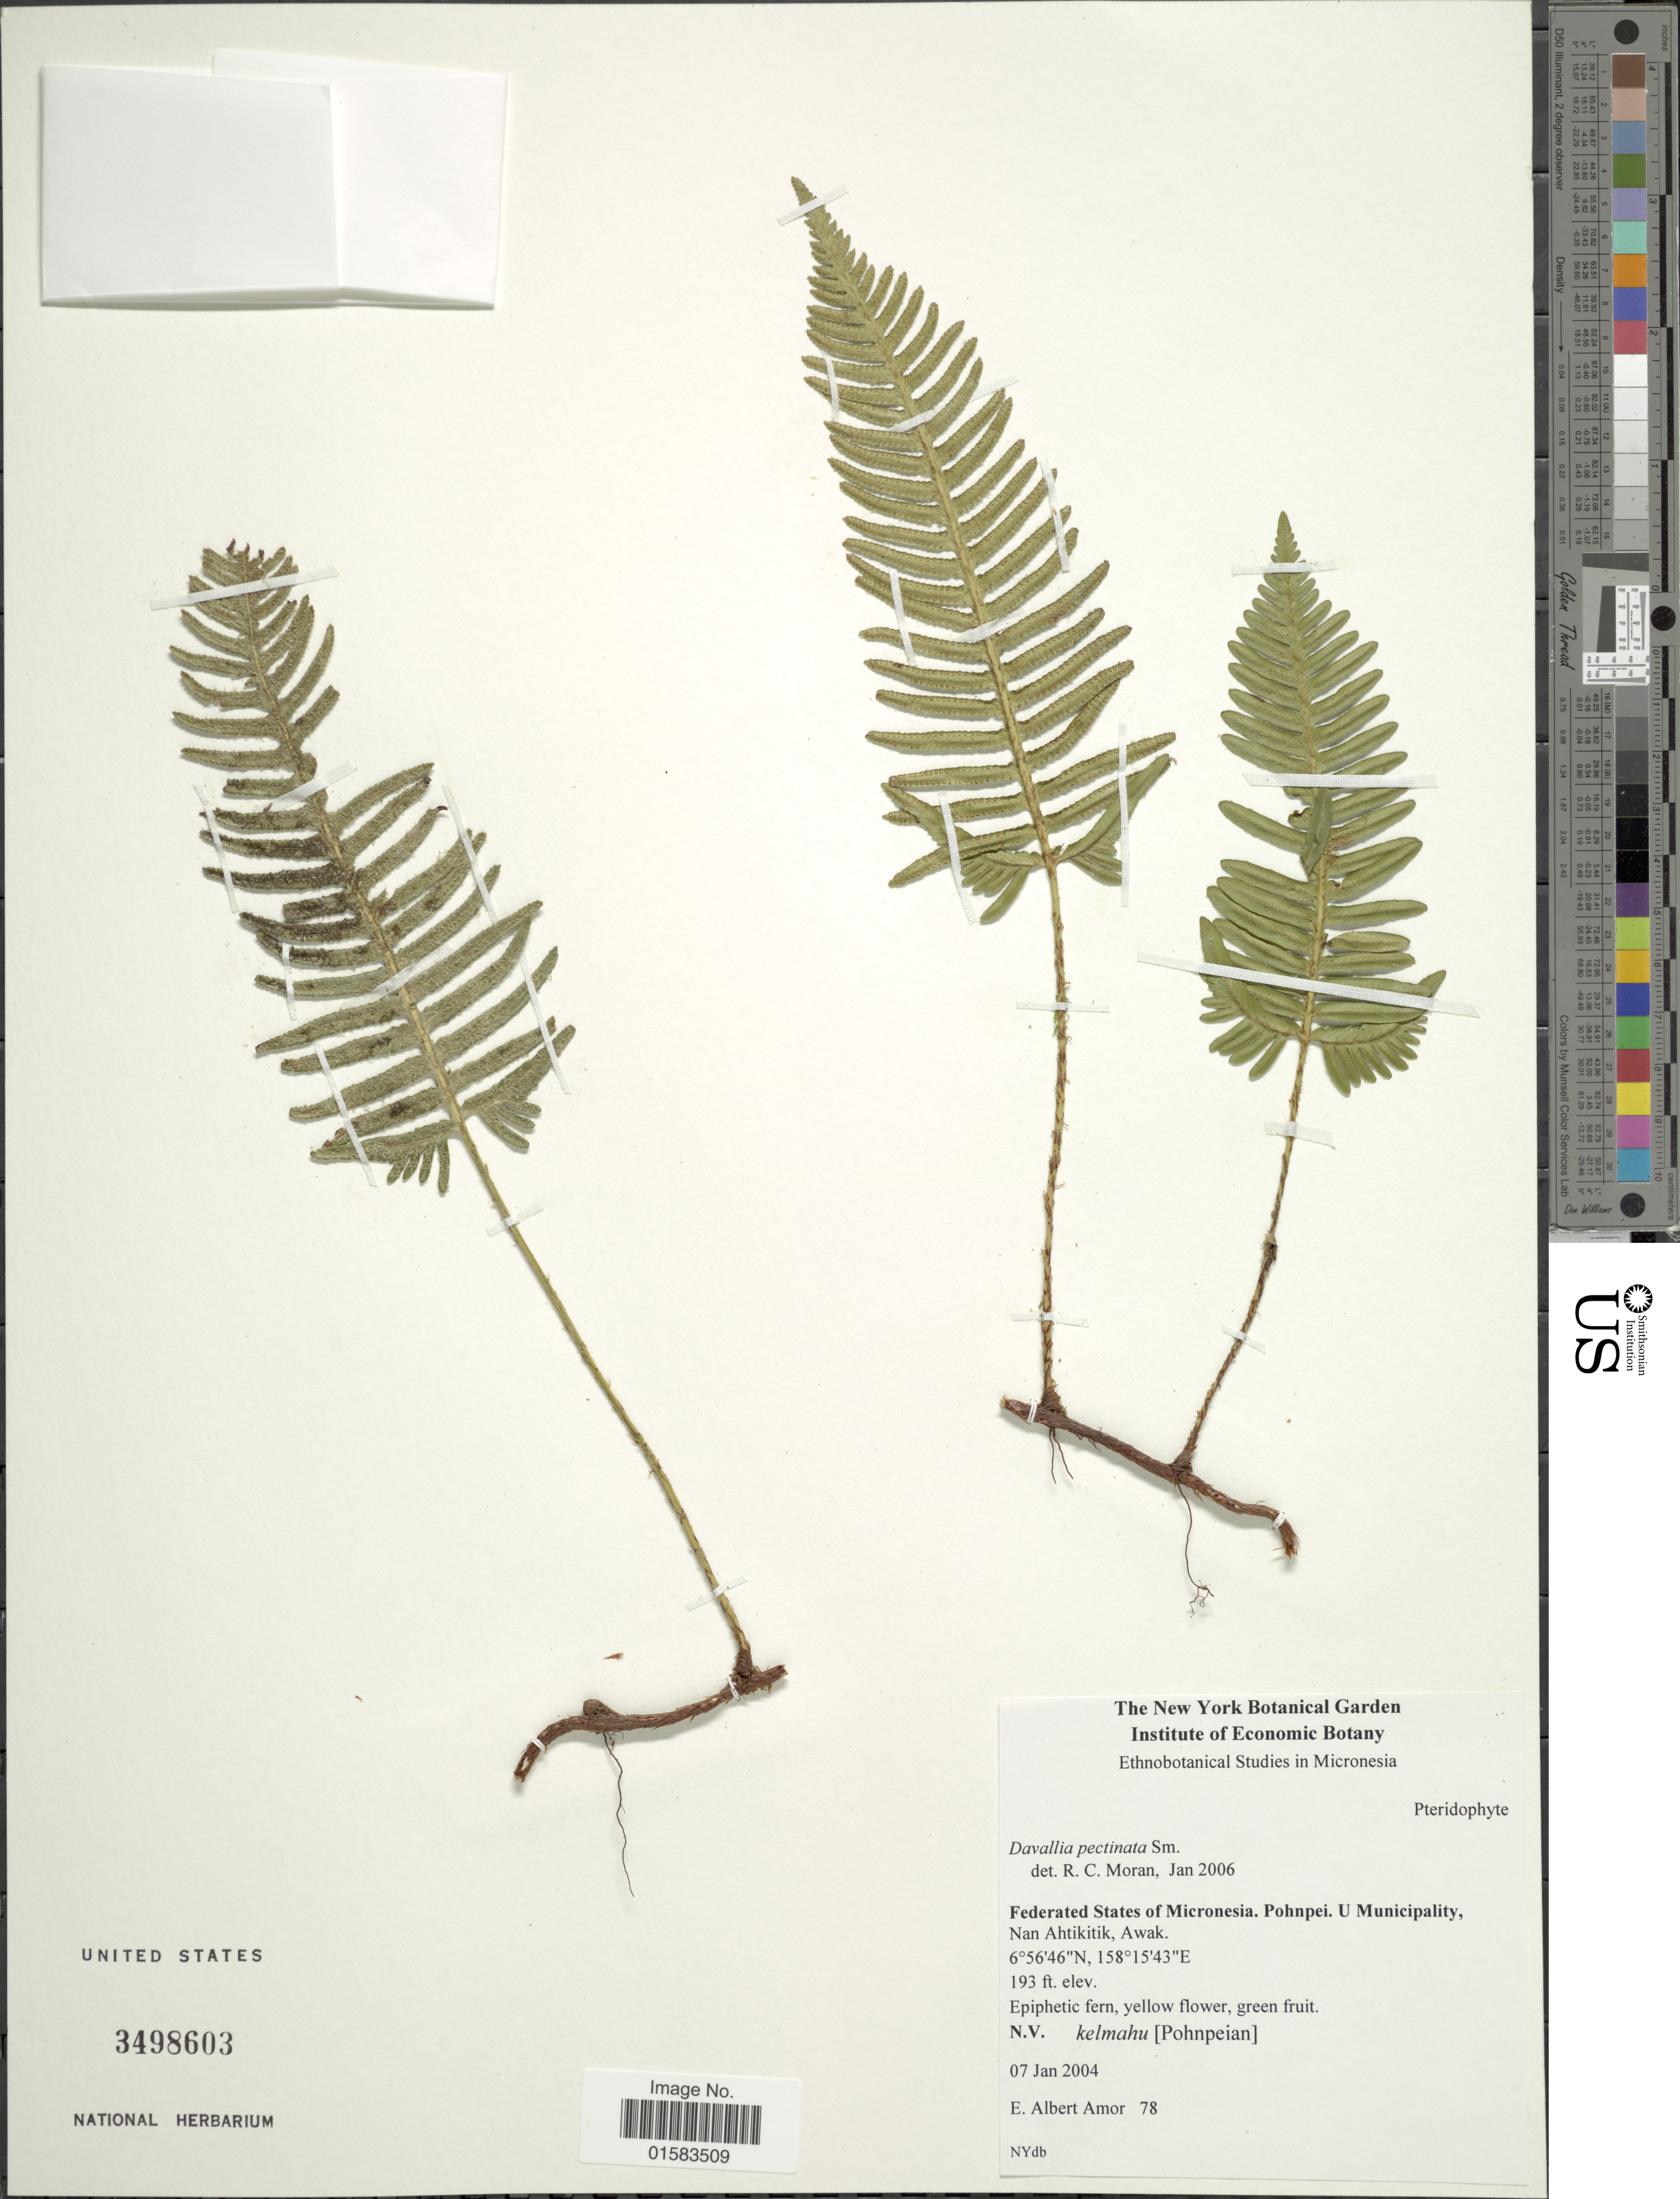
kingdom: Plantae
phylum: Tracheophyta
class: Polypodiopsida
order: Polypodiales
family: Davalliaceae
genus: Davallia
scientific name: Davallia pectinata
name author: Sm.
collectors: E. A. Amor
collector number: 78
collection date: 2004-01-07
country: Micronesia, Federated States of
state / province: Pohnpei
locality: U Municipality, Nan Ahtikitik, Awak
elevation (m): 59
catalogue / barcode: US 3498603